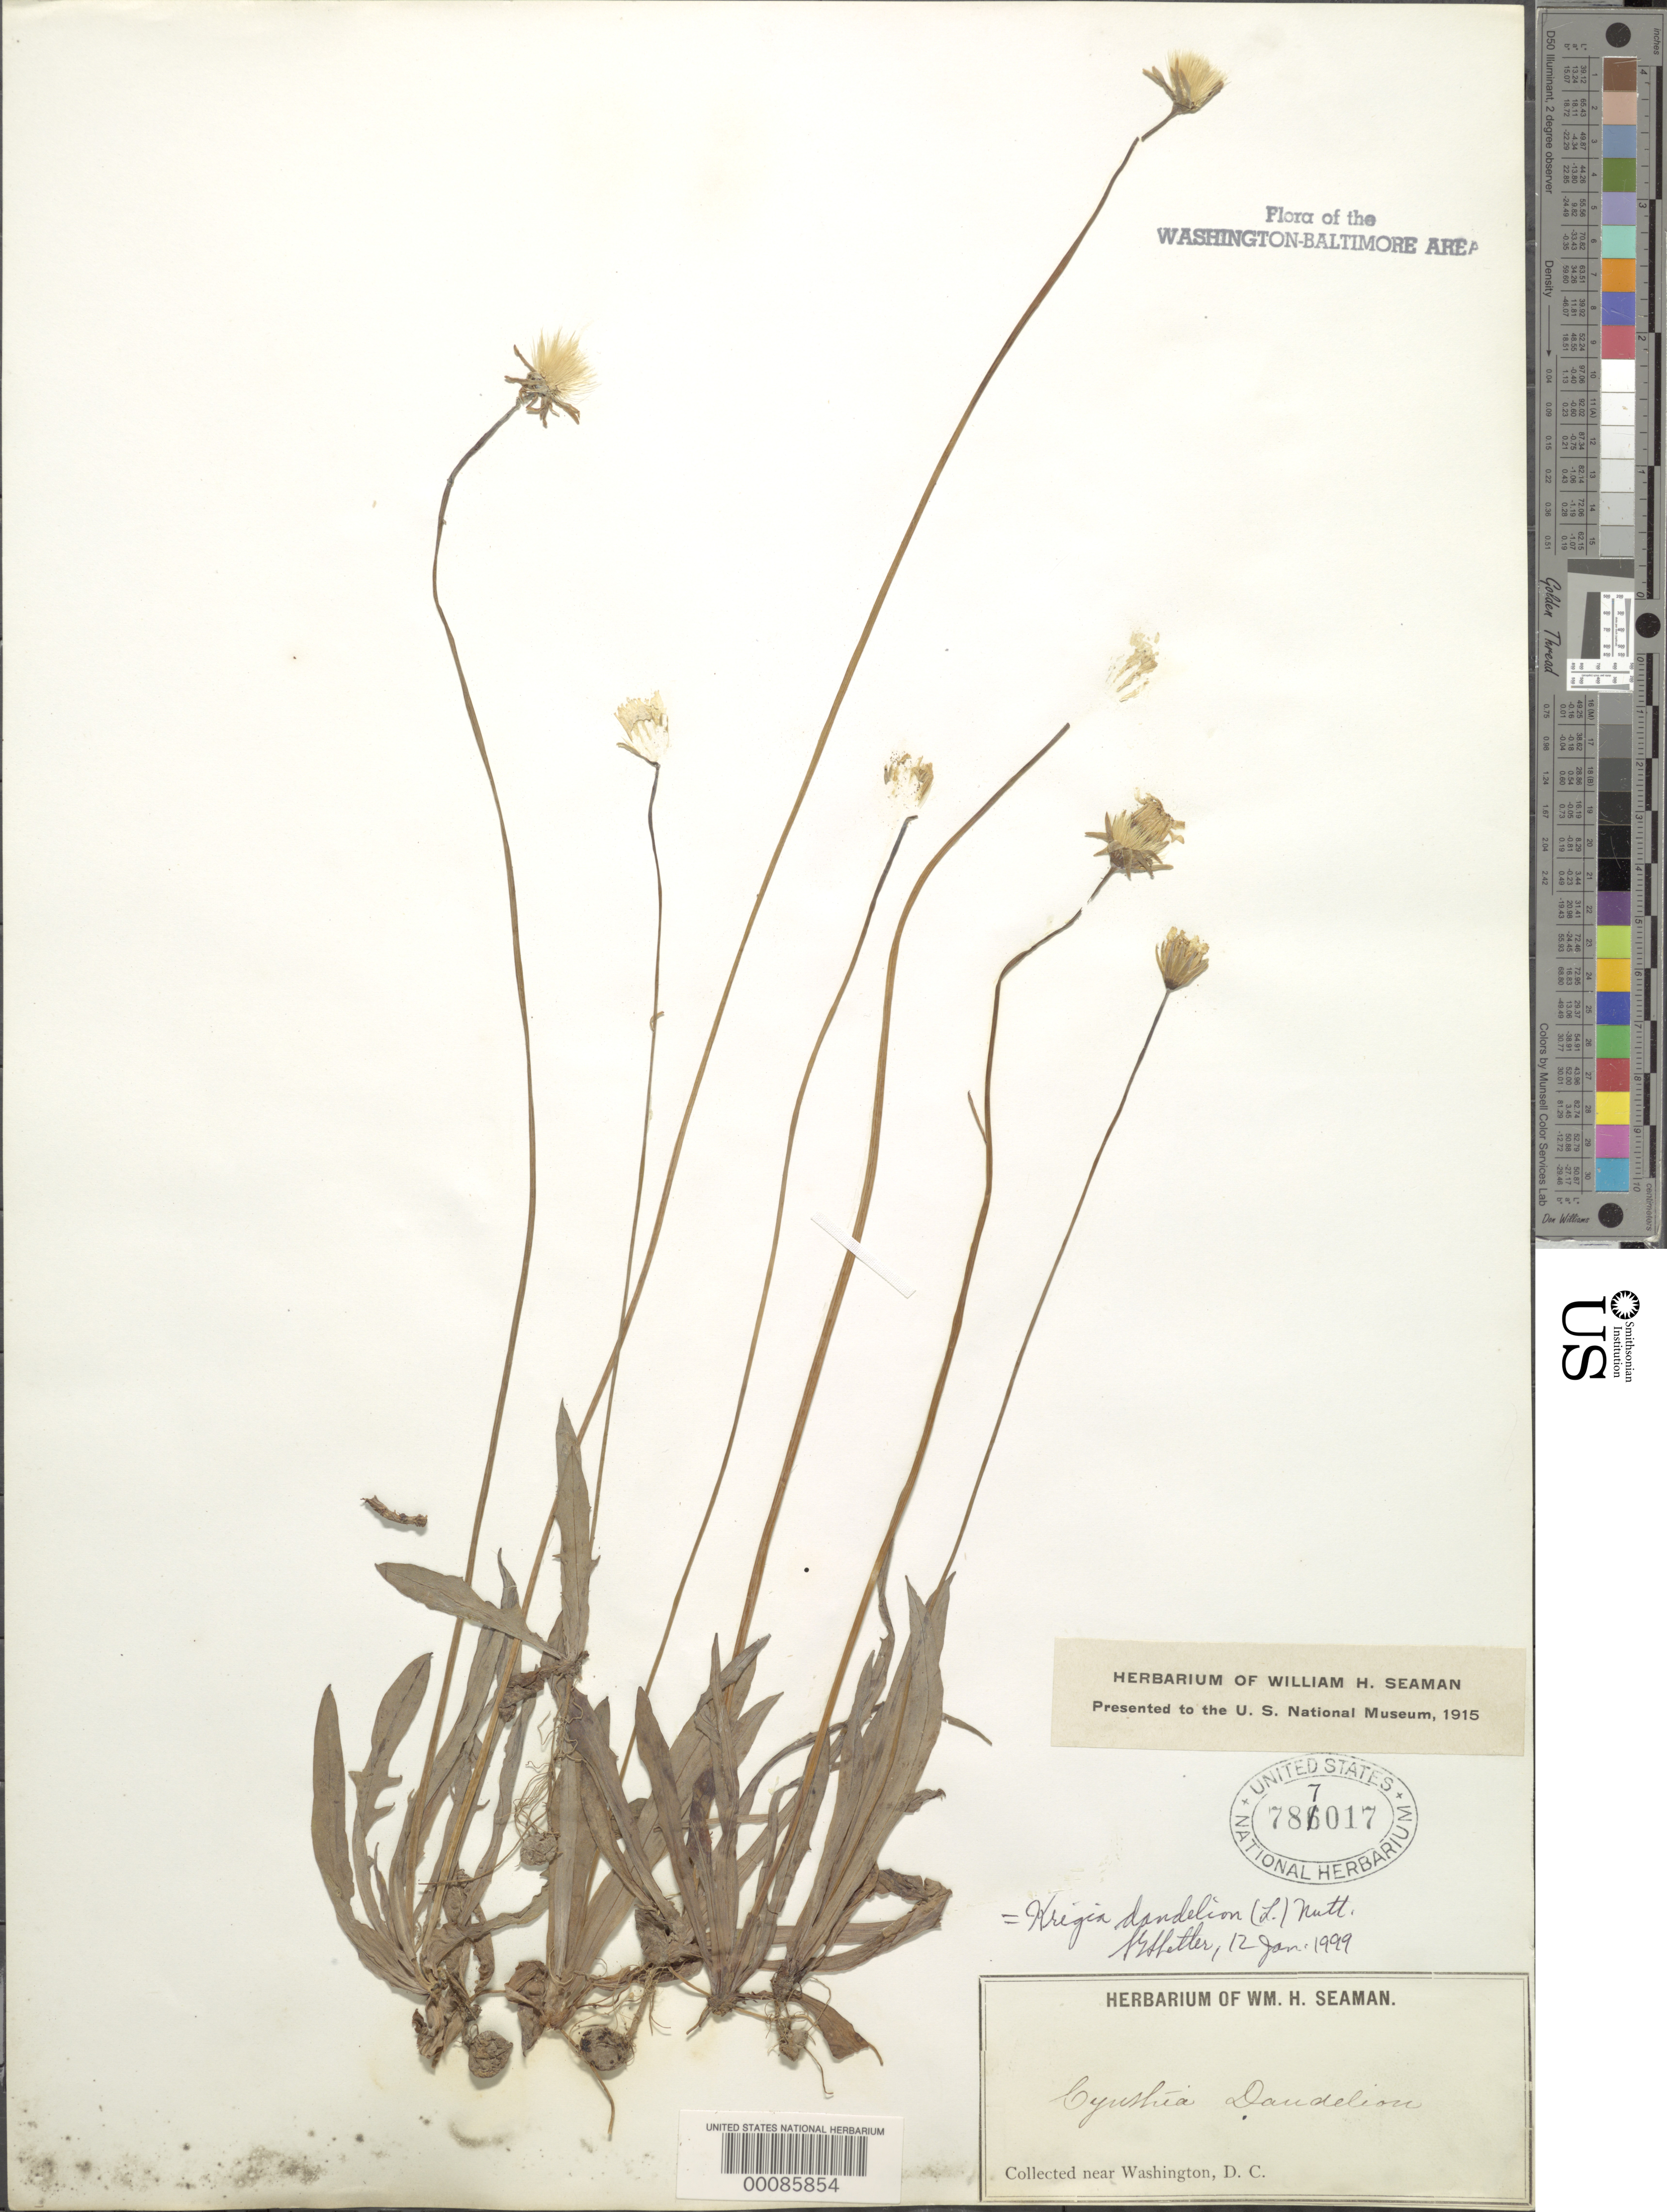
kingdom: Plantae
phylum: Tracheophyta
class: Magnoliopsida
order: Asterales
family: Asteraceae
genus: Krigia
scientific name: Krigia dandelion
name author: (L.) Nutt.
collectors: W. Seaman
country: United States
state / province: District of Columbia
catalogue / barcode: US 787017